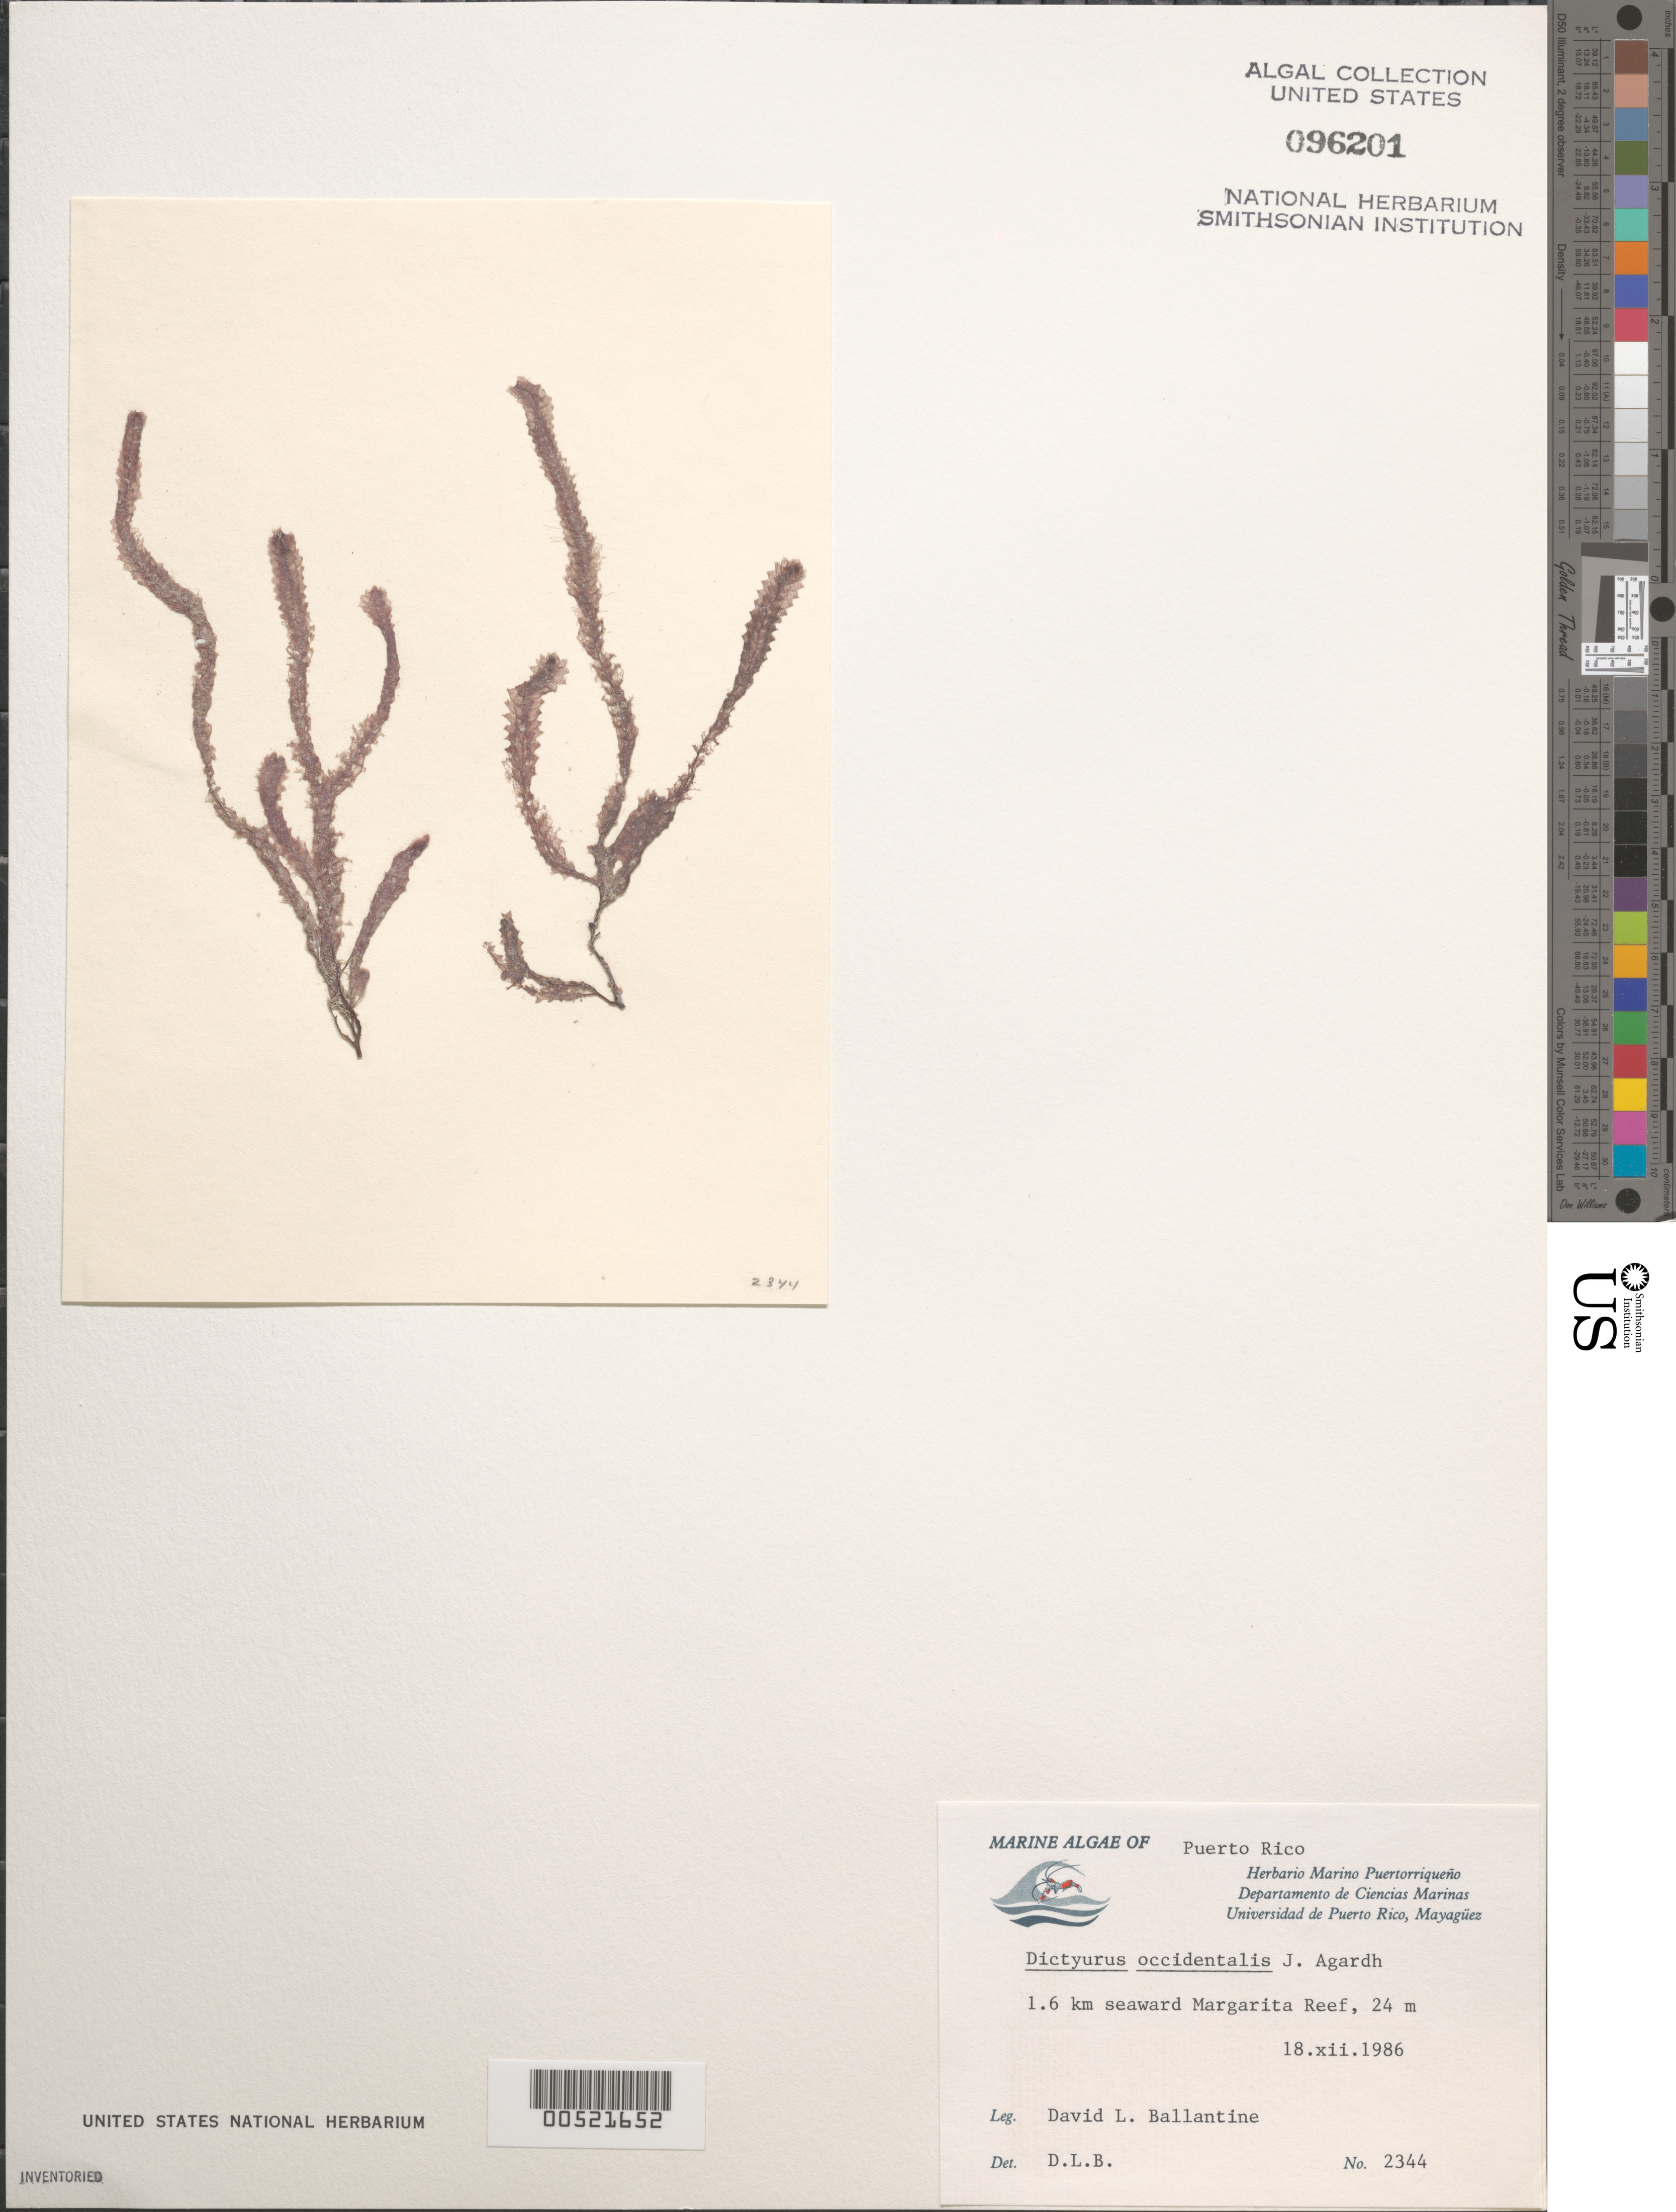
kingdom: Plantae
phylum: Rhodophyta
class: Florideophyceae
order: Ceramiales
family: Dasyaceae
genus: Dictyurus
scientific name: Dictyurus occidentalis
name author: J. Agardh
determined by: Ballantine, D. L.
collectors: D.L. Ballantine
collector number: DLB 2344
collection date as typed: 18 Dec 1986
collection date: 1986-12-18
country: Puerto Rico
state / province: Lajas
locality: Margarita Reef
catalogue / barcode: US 96201